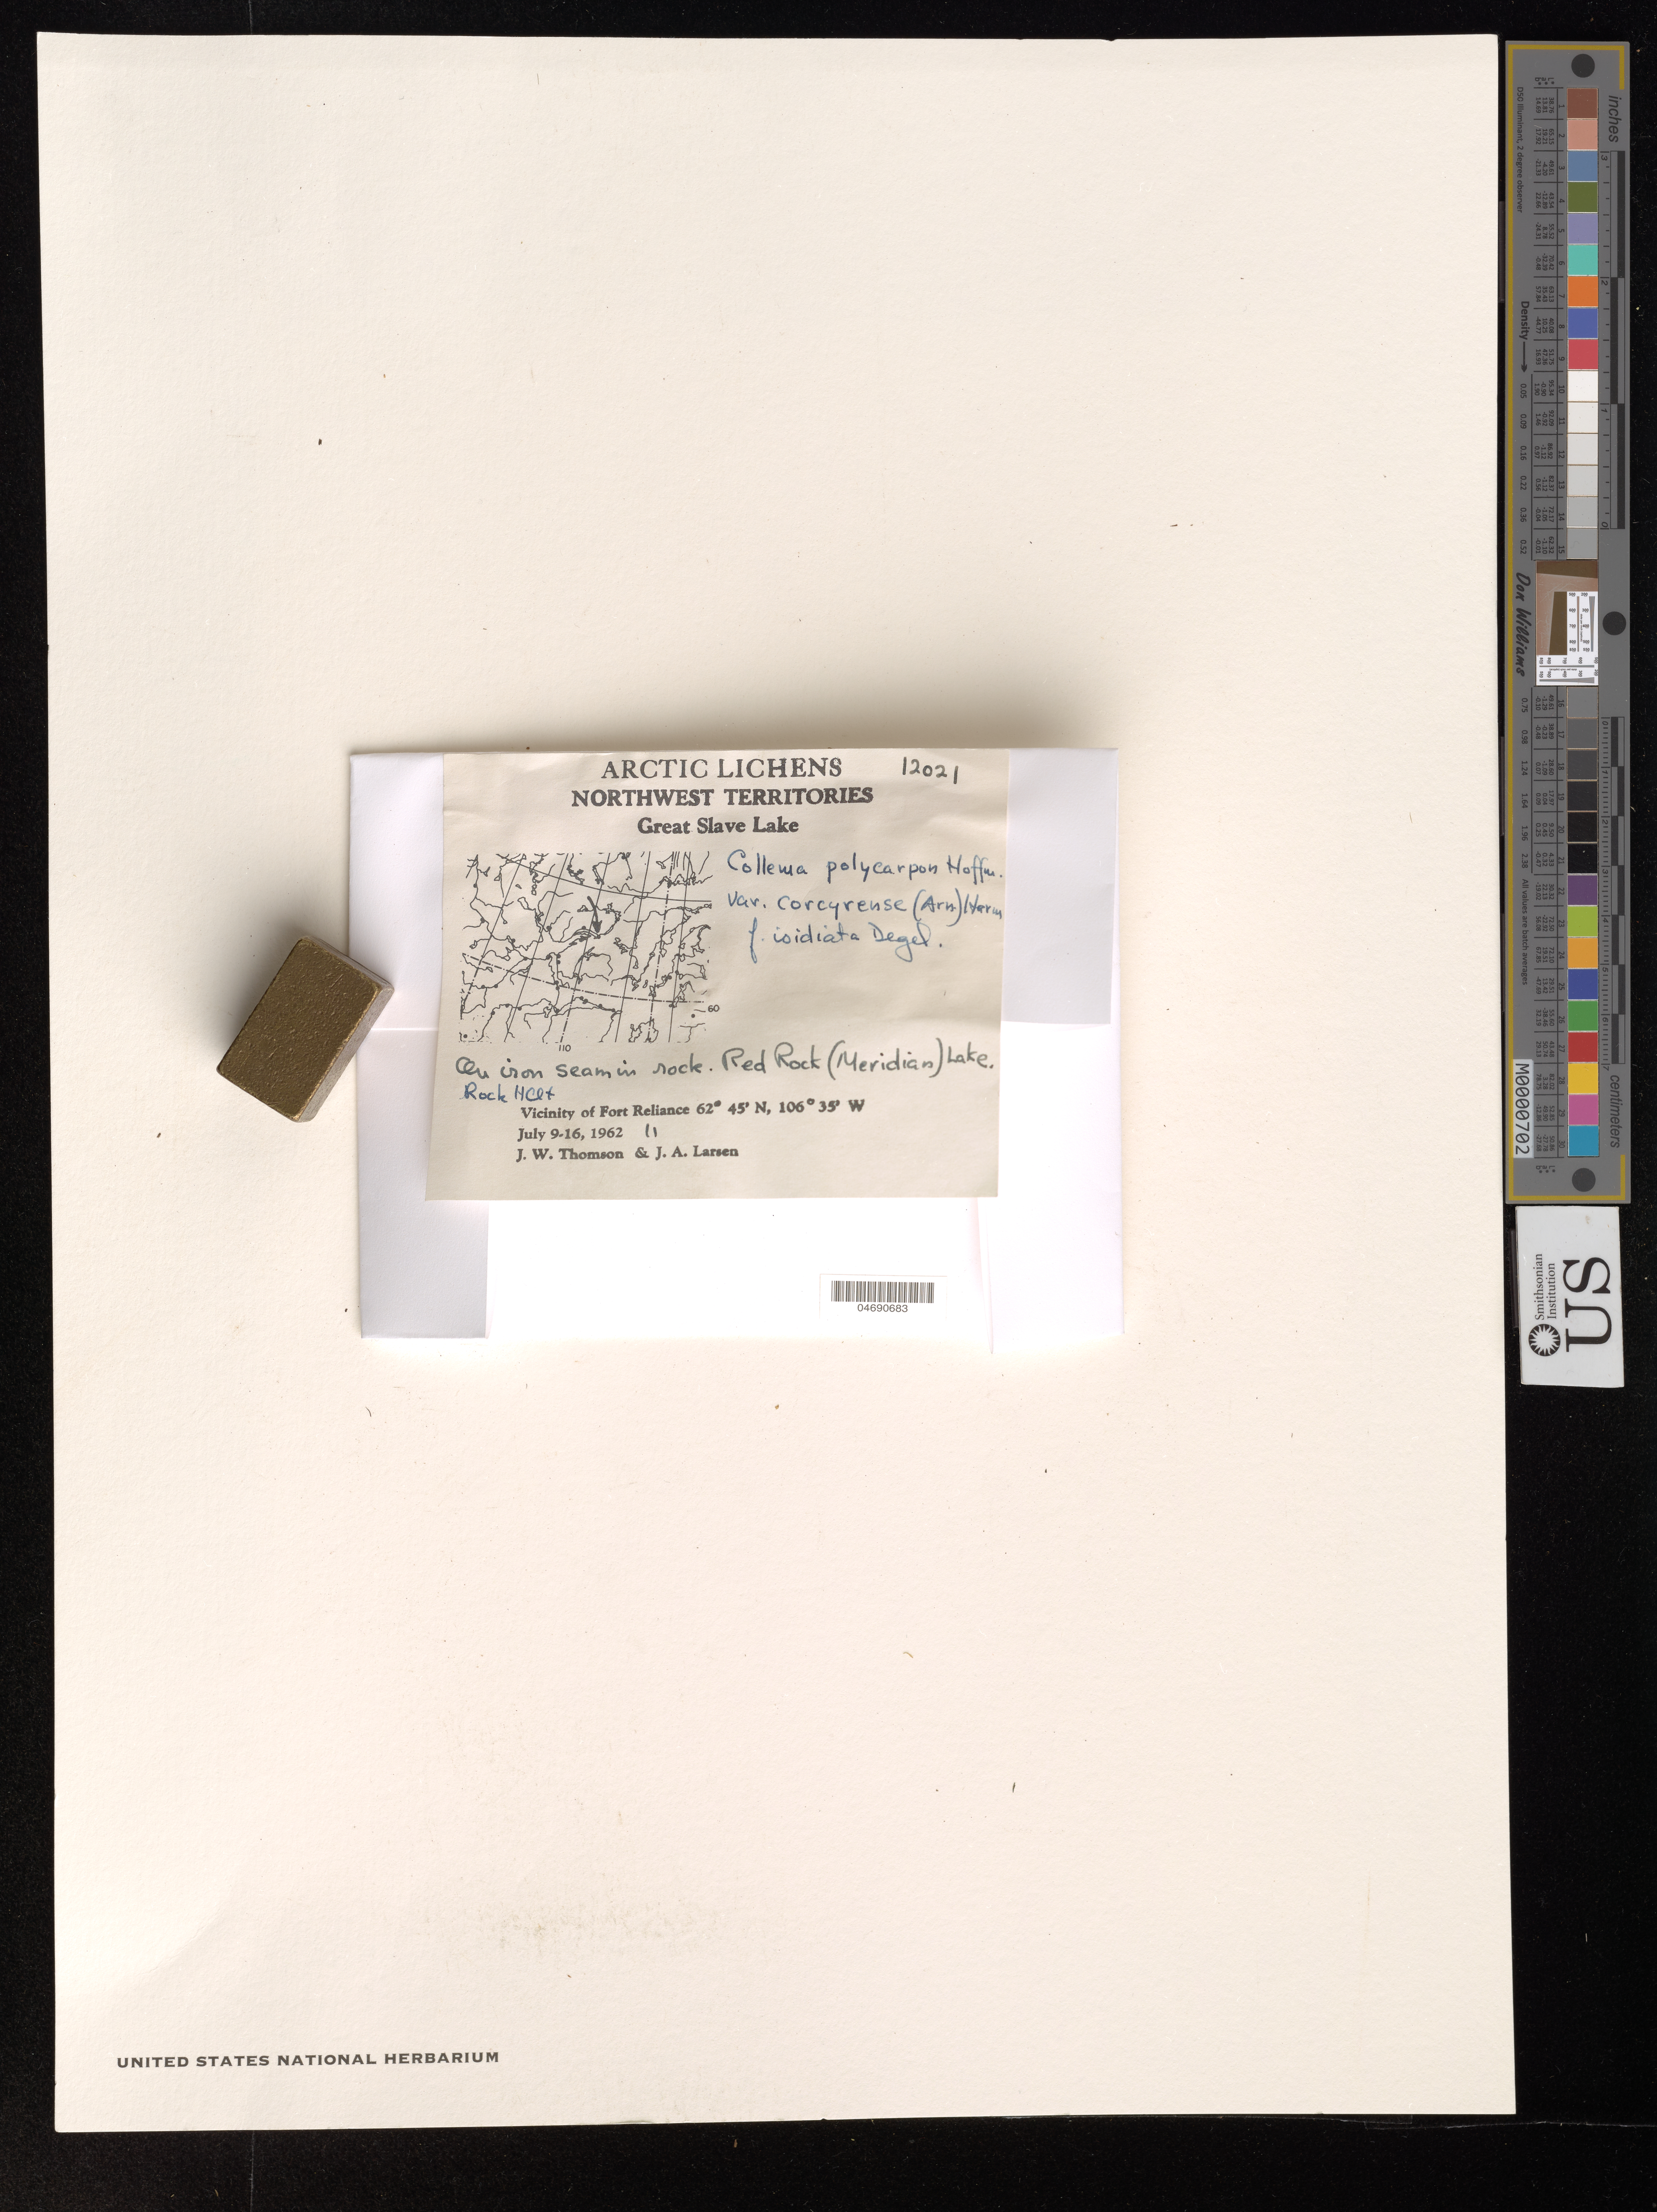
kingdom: Fungi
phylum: Ascomycota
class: Lecanoromycetes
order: Peltigerales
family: Collemataceae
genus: Collema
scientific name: Collema polycarpon var. corcyrense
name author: (Arnold) Degel.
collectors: J. W. Thomson & J. Larsen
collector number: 12021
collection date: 1962-07-09/1962-07-16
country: Canada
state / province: Northwest Territories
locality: Arctic. Great Slave Lake. Red Rock (Meridian) Lake. Rock Hat*. Vicinity of Fort Reliance.